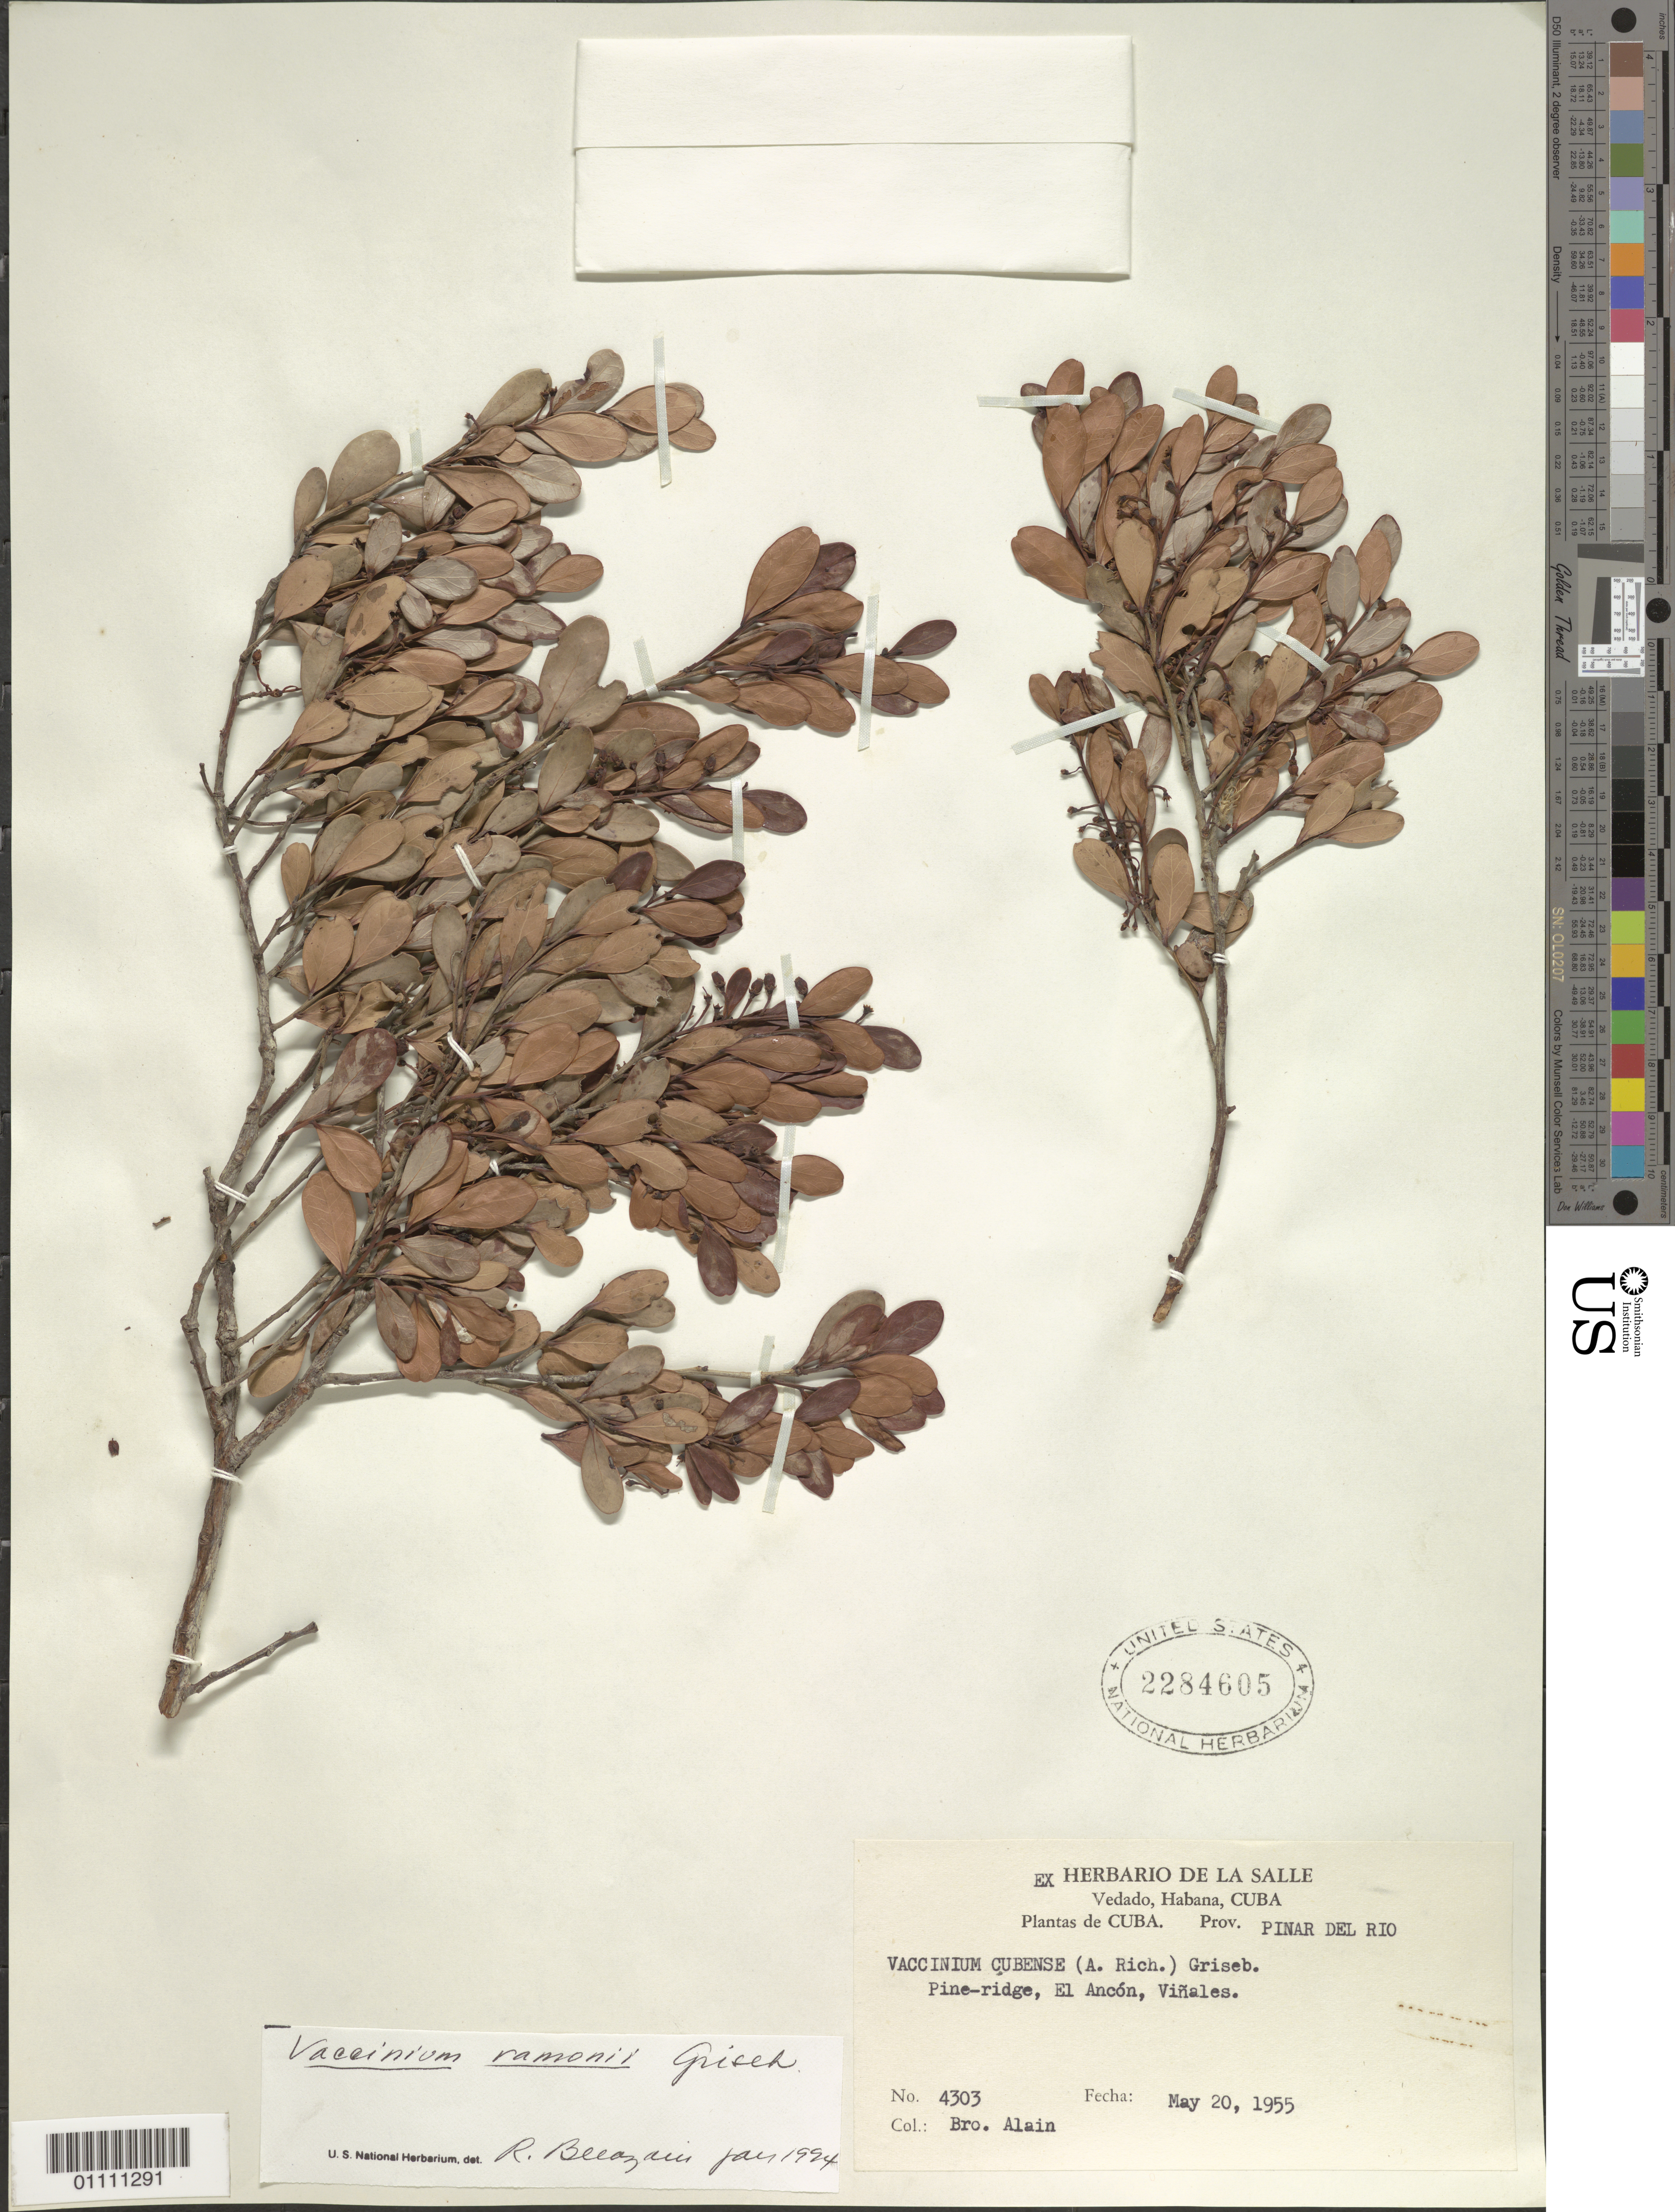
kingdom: Plantae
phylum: Tracheophyta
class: Magnoliopsida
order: Ericales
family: Ericaceae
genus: Vaccinium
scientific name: Vaccinium ramonii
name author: Griseb.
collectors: A. H. Liogier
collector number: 4303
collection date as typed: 20 May 1955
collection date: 1955-05-20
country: Cuba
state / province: Pinar del Rio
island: Cuba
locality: Pine ridge, El Ancon, Vinales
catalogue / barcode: US 2284605